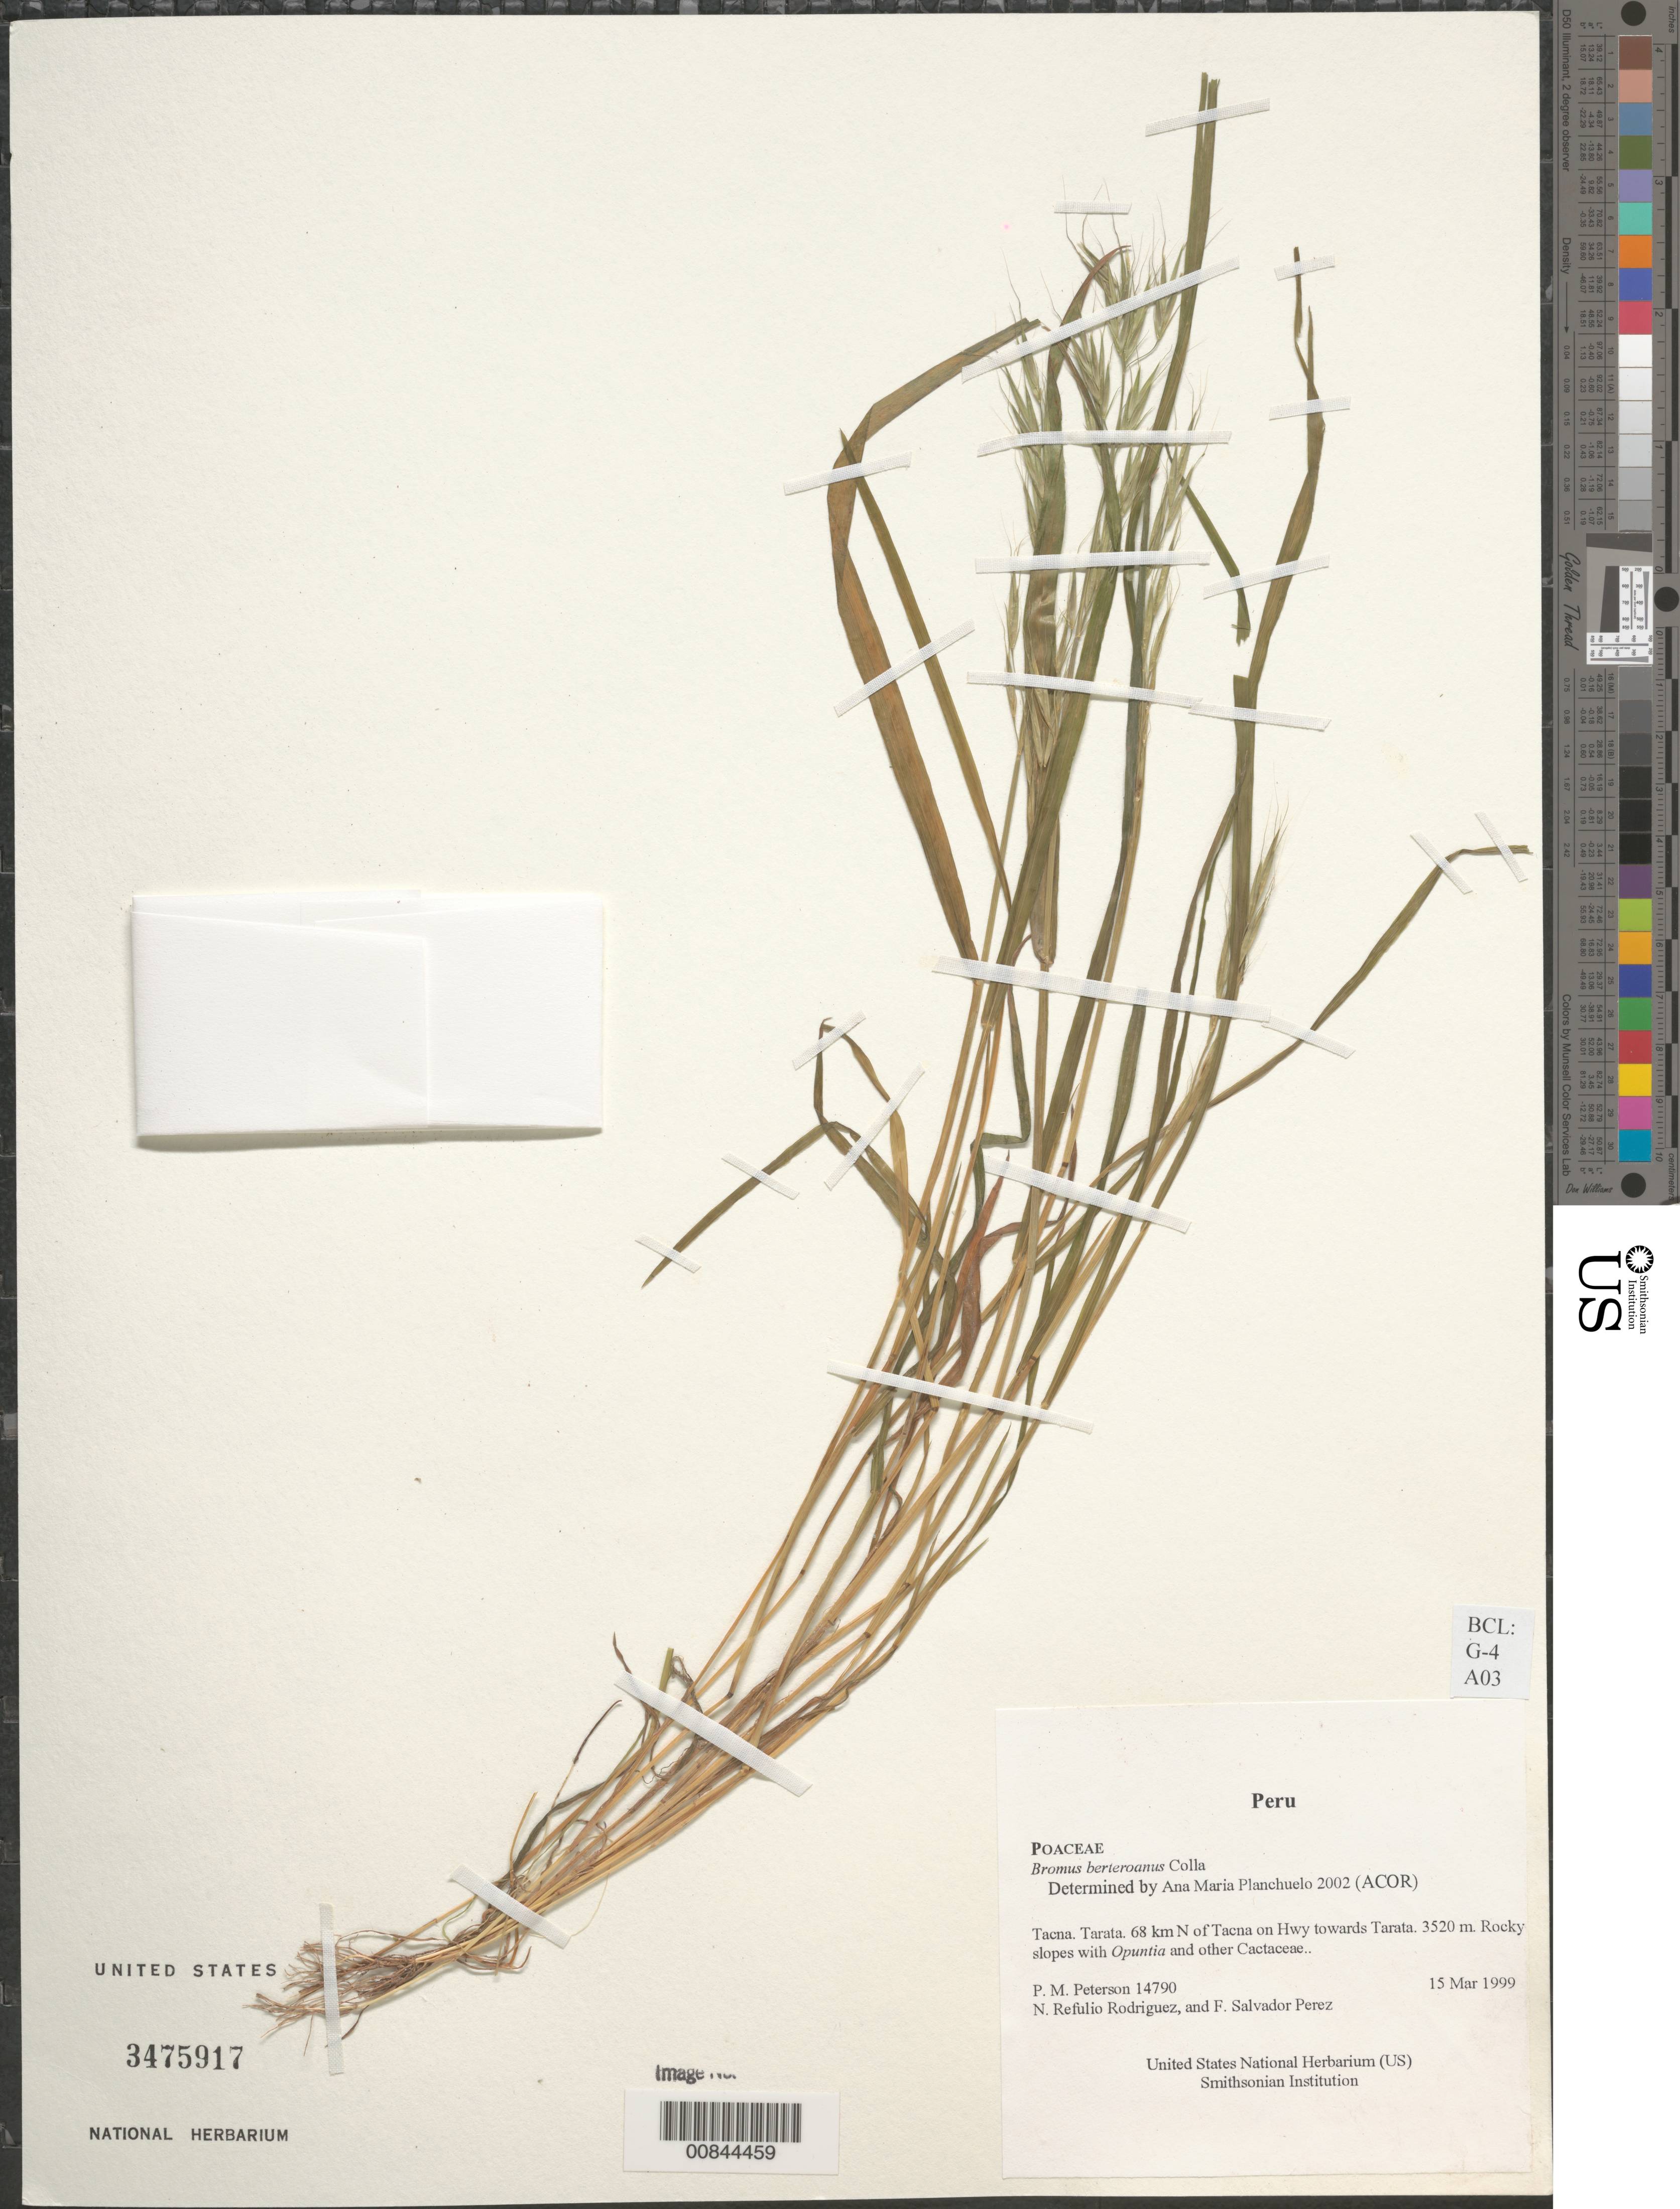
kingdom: Plantae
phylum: Tracheophyta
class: Liliopsida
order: Poales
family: Poaceae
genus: Bromus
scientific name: Bromus berteroanus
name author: Colla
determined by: Planchuelo, A. M.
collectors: P. M. Peterson, N. Refulio-Rodríguez & F. Salvador Perez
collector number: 14790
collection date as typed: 15 Mar 1999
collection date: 1999-03-15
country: Peru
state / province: Tacna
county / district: Tarata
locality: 68 km N of Tacna on Hwy towards Tarata.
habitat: Rocky slopes with Opuntia and other Cactaceae.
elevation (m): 3520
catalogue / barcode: US 3475917